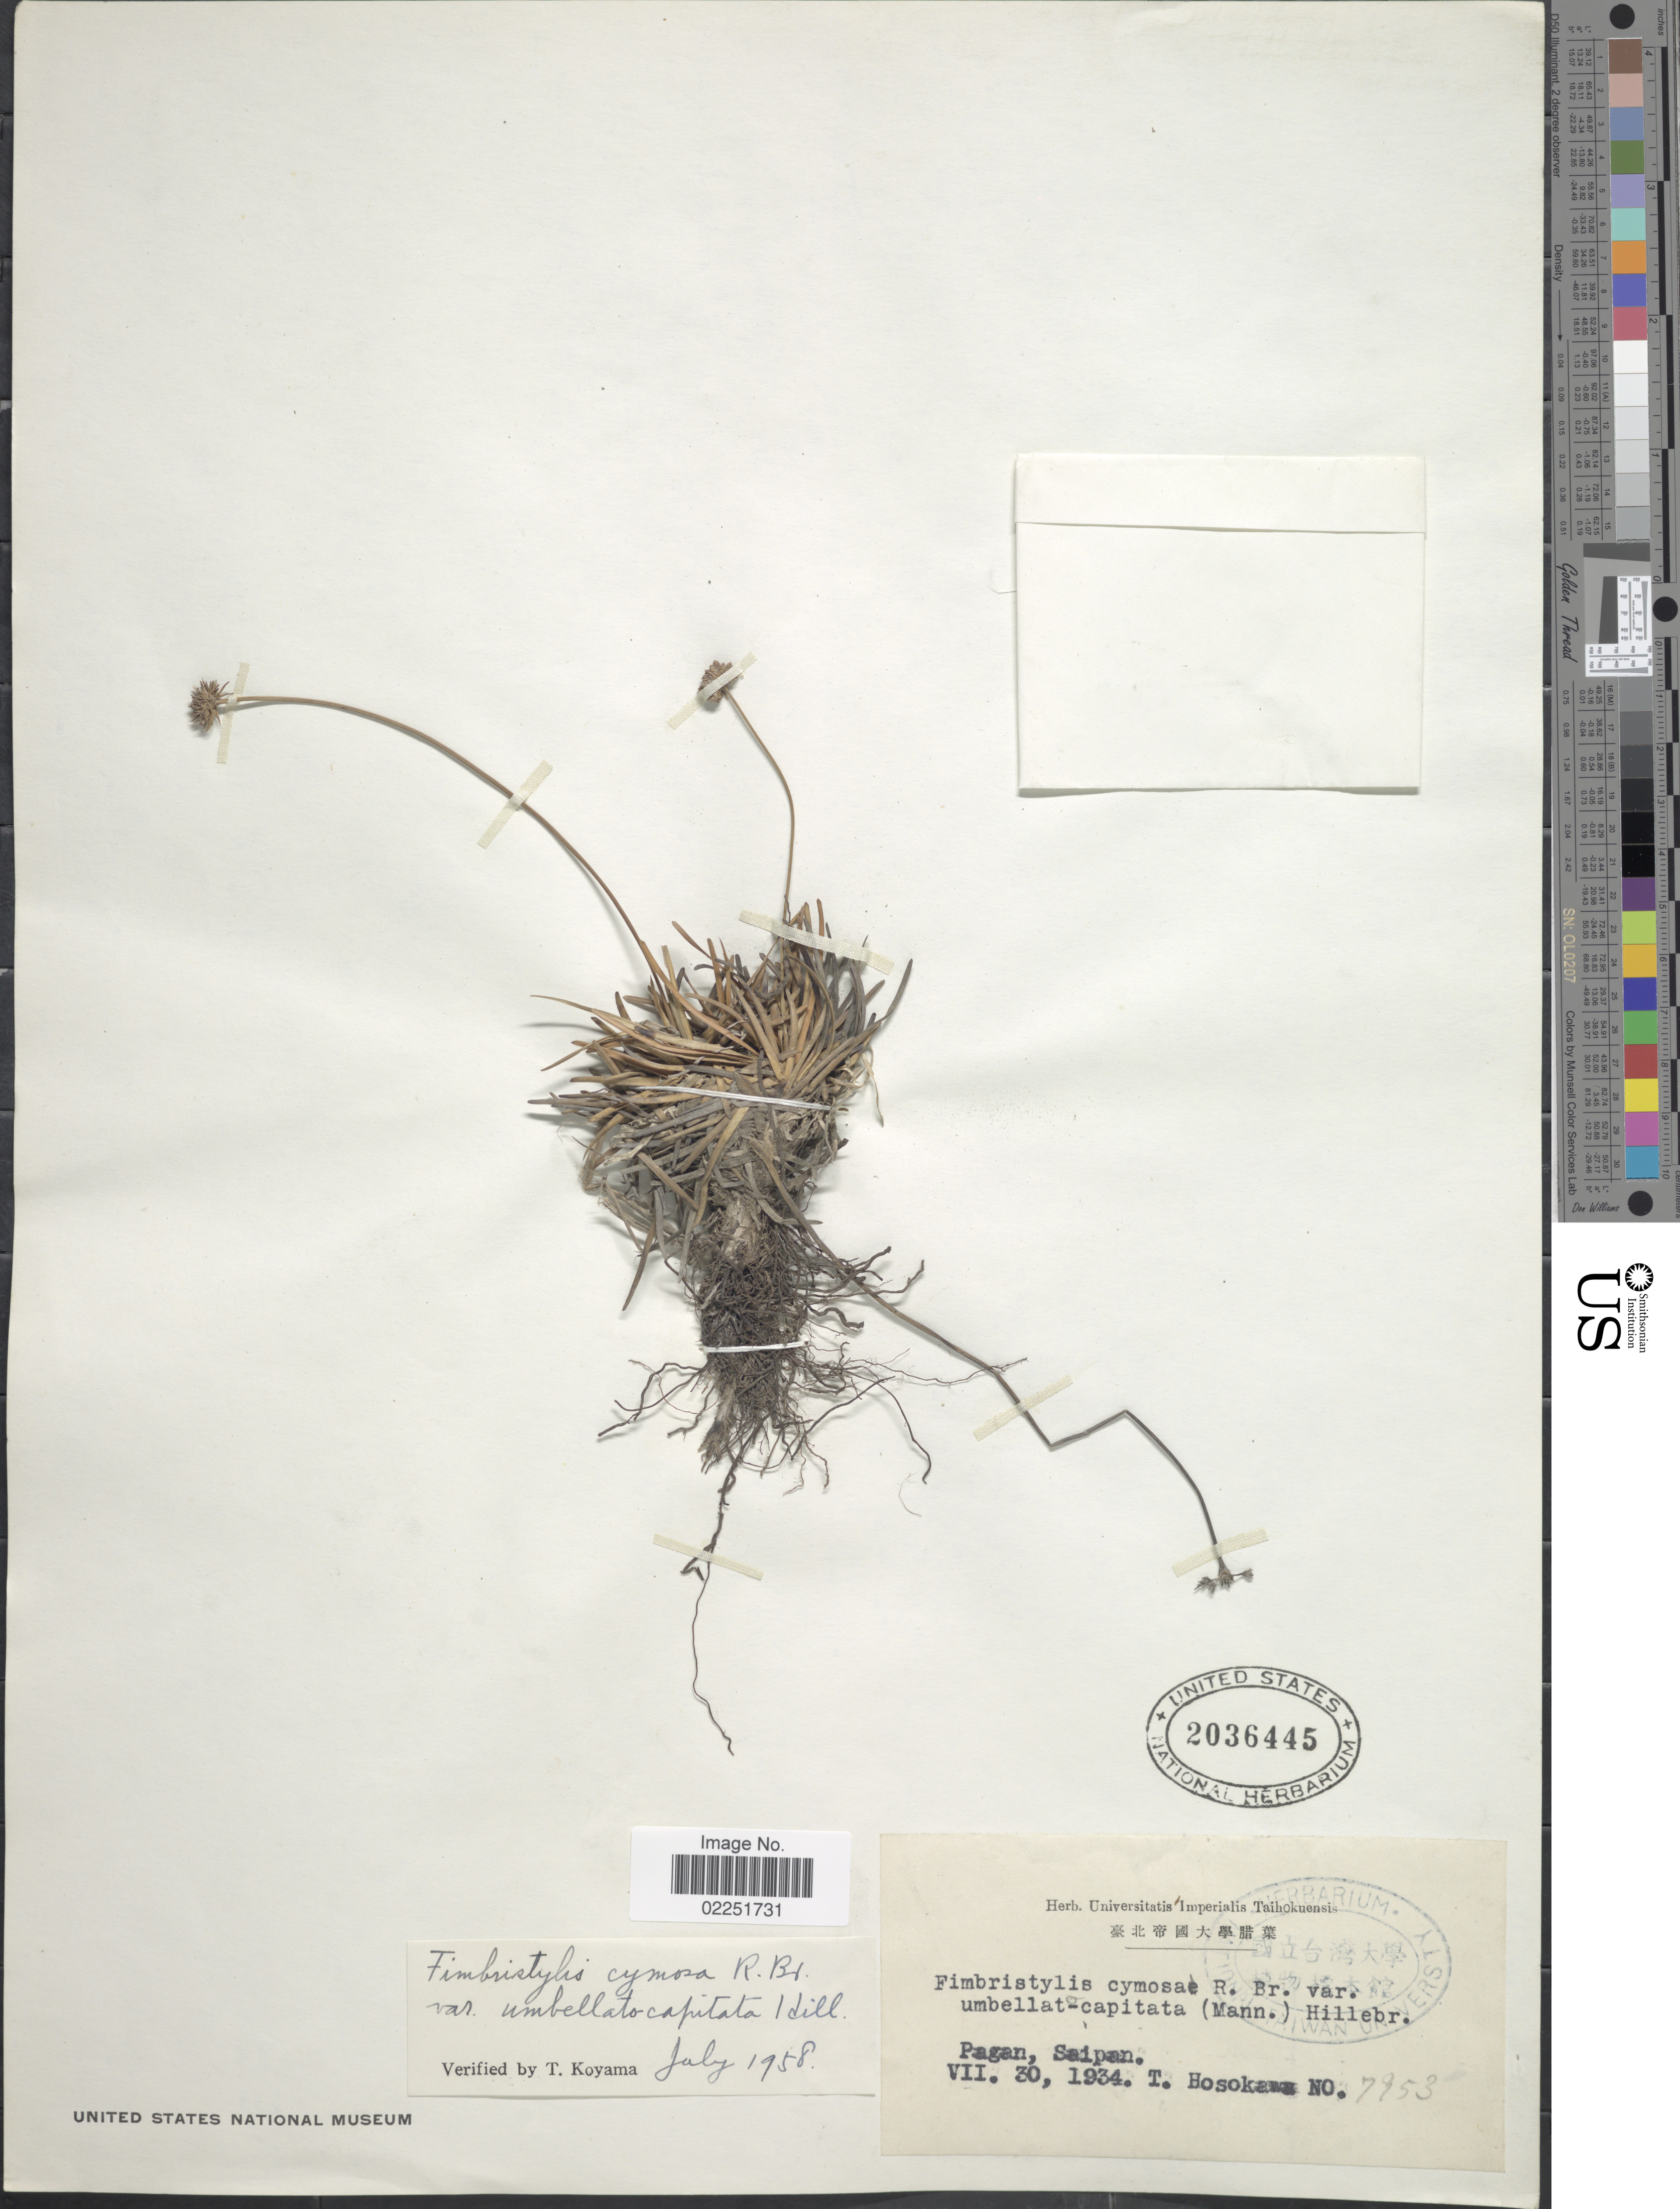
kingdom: Plantae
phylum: Tracheophyta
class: Liliopsida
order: Poales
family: Cyperaceae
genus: Fimbristylis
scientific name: Fimbristylis cymosa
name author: R. Br.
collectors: T. Hosokawa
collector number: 7953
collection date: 1934-07-30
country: Northern Mariana Islands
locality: Pagan, Saipan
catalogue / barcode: US 2036445